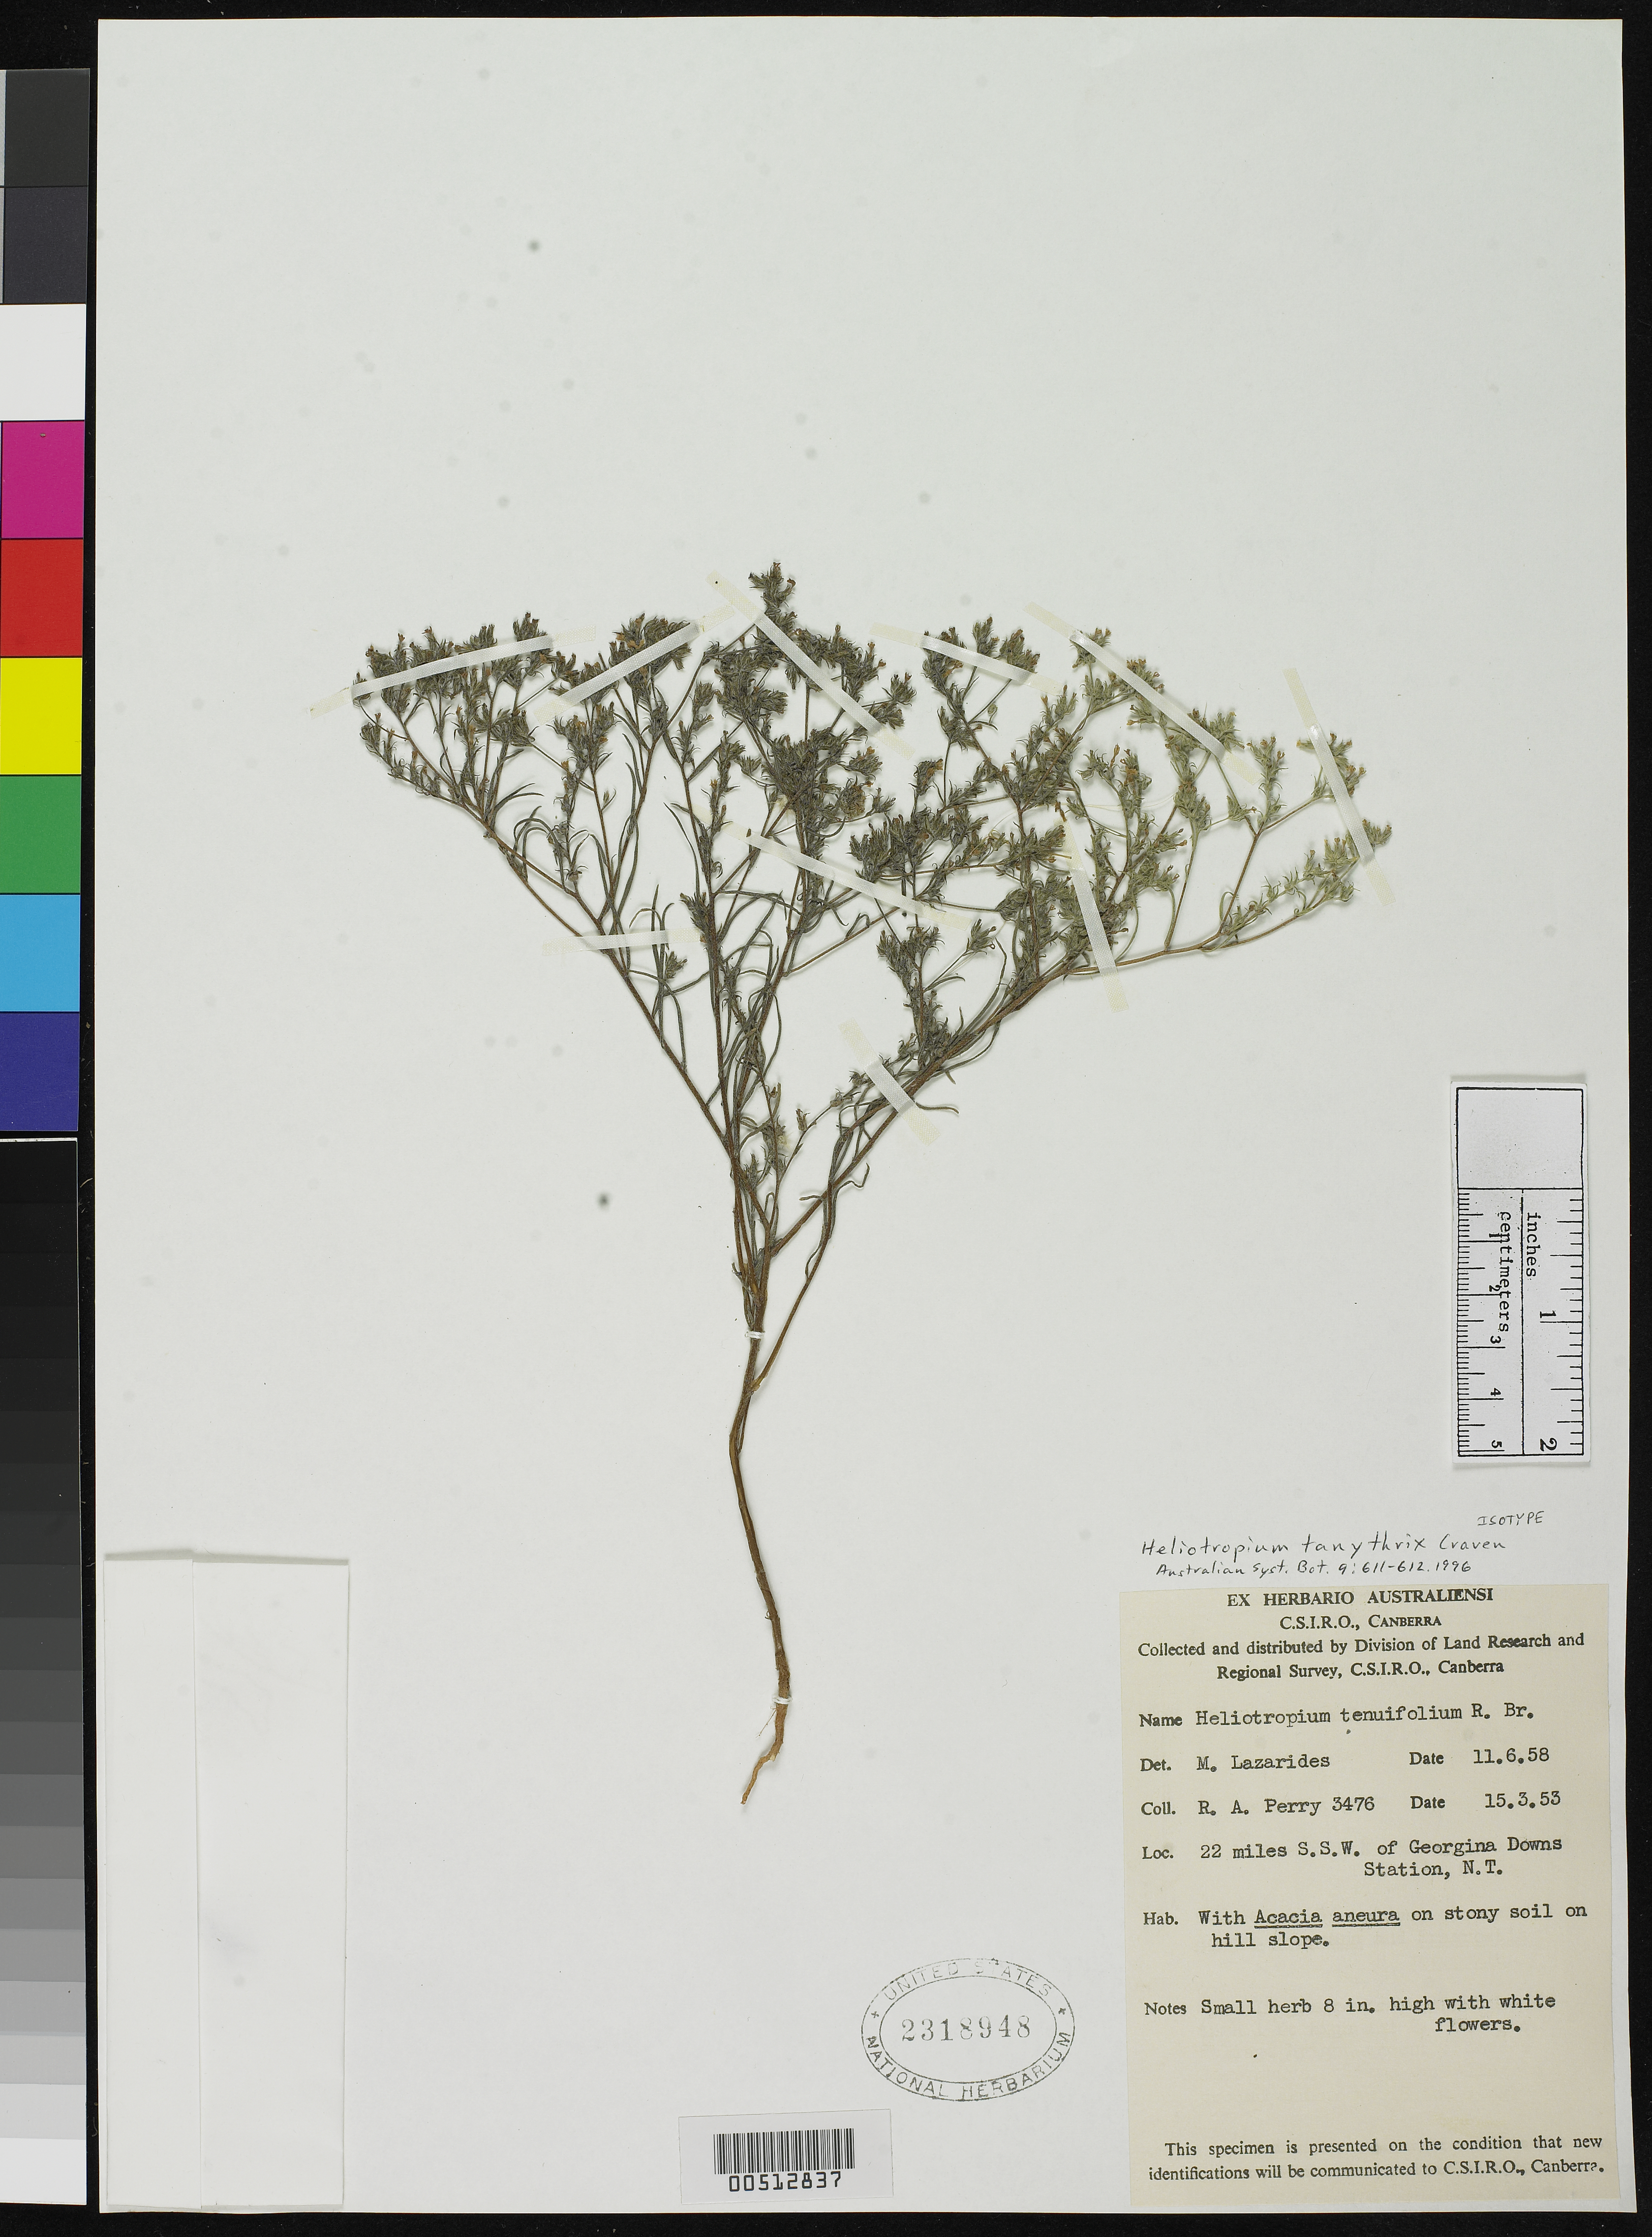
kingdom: Plantae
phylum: Tracheophyta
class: Magnoliopsida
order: Boraginales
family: Heliotropiaceae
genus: Heliotropium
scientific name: Heliotropium tanythrix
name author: Craven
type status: Isotype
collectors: Perry, R. A.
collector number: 3476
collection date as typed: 15 Mar 1953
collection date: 1953-03-15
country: Australia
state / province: Northern Territory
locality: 22 mi SSW of Georgina Downs station.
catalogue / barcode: US 2318948